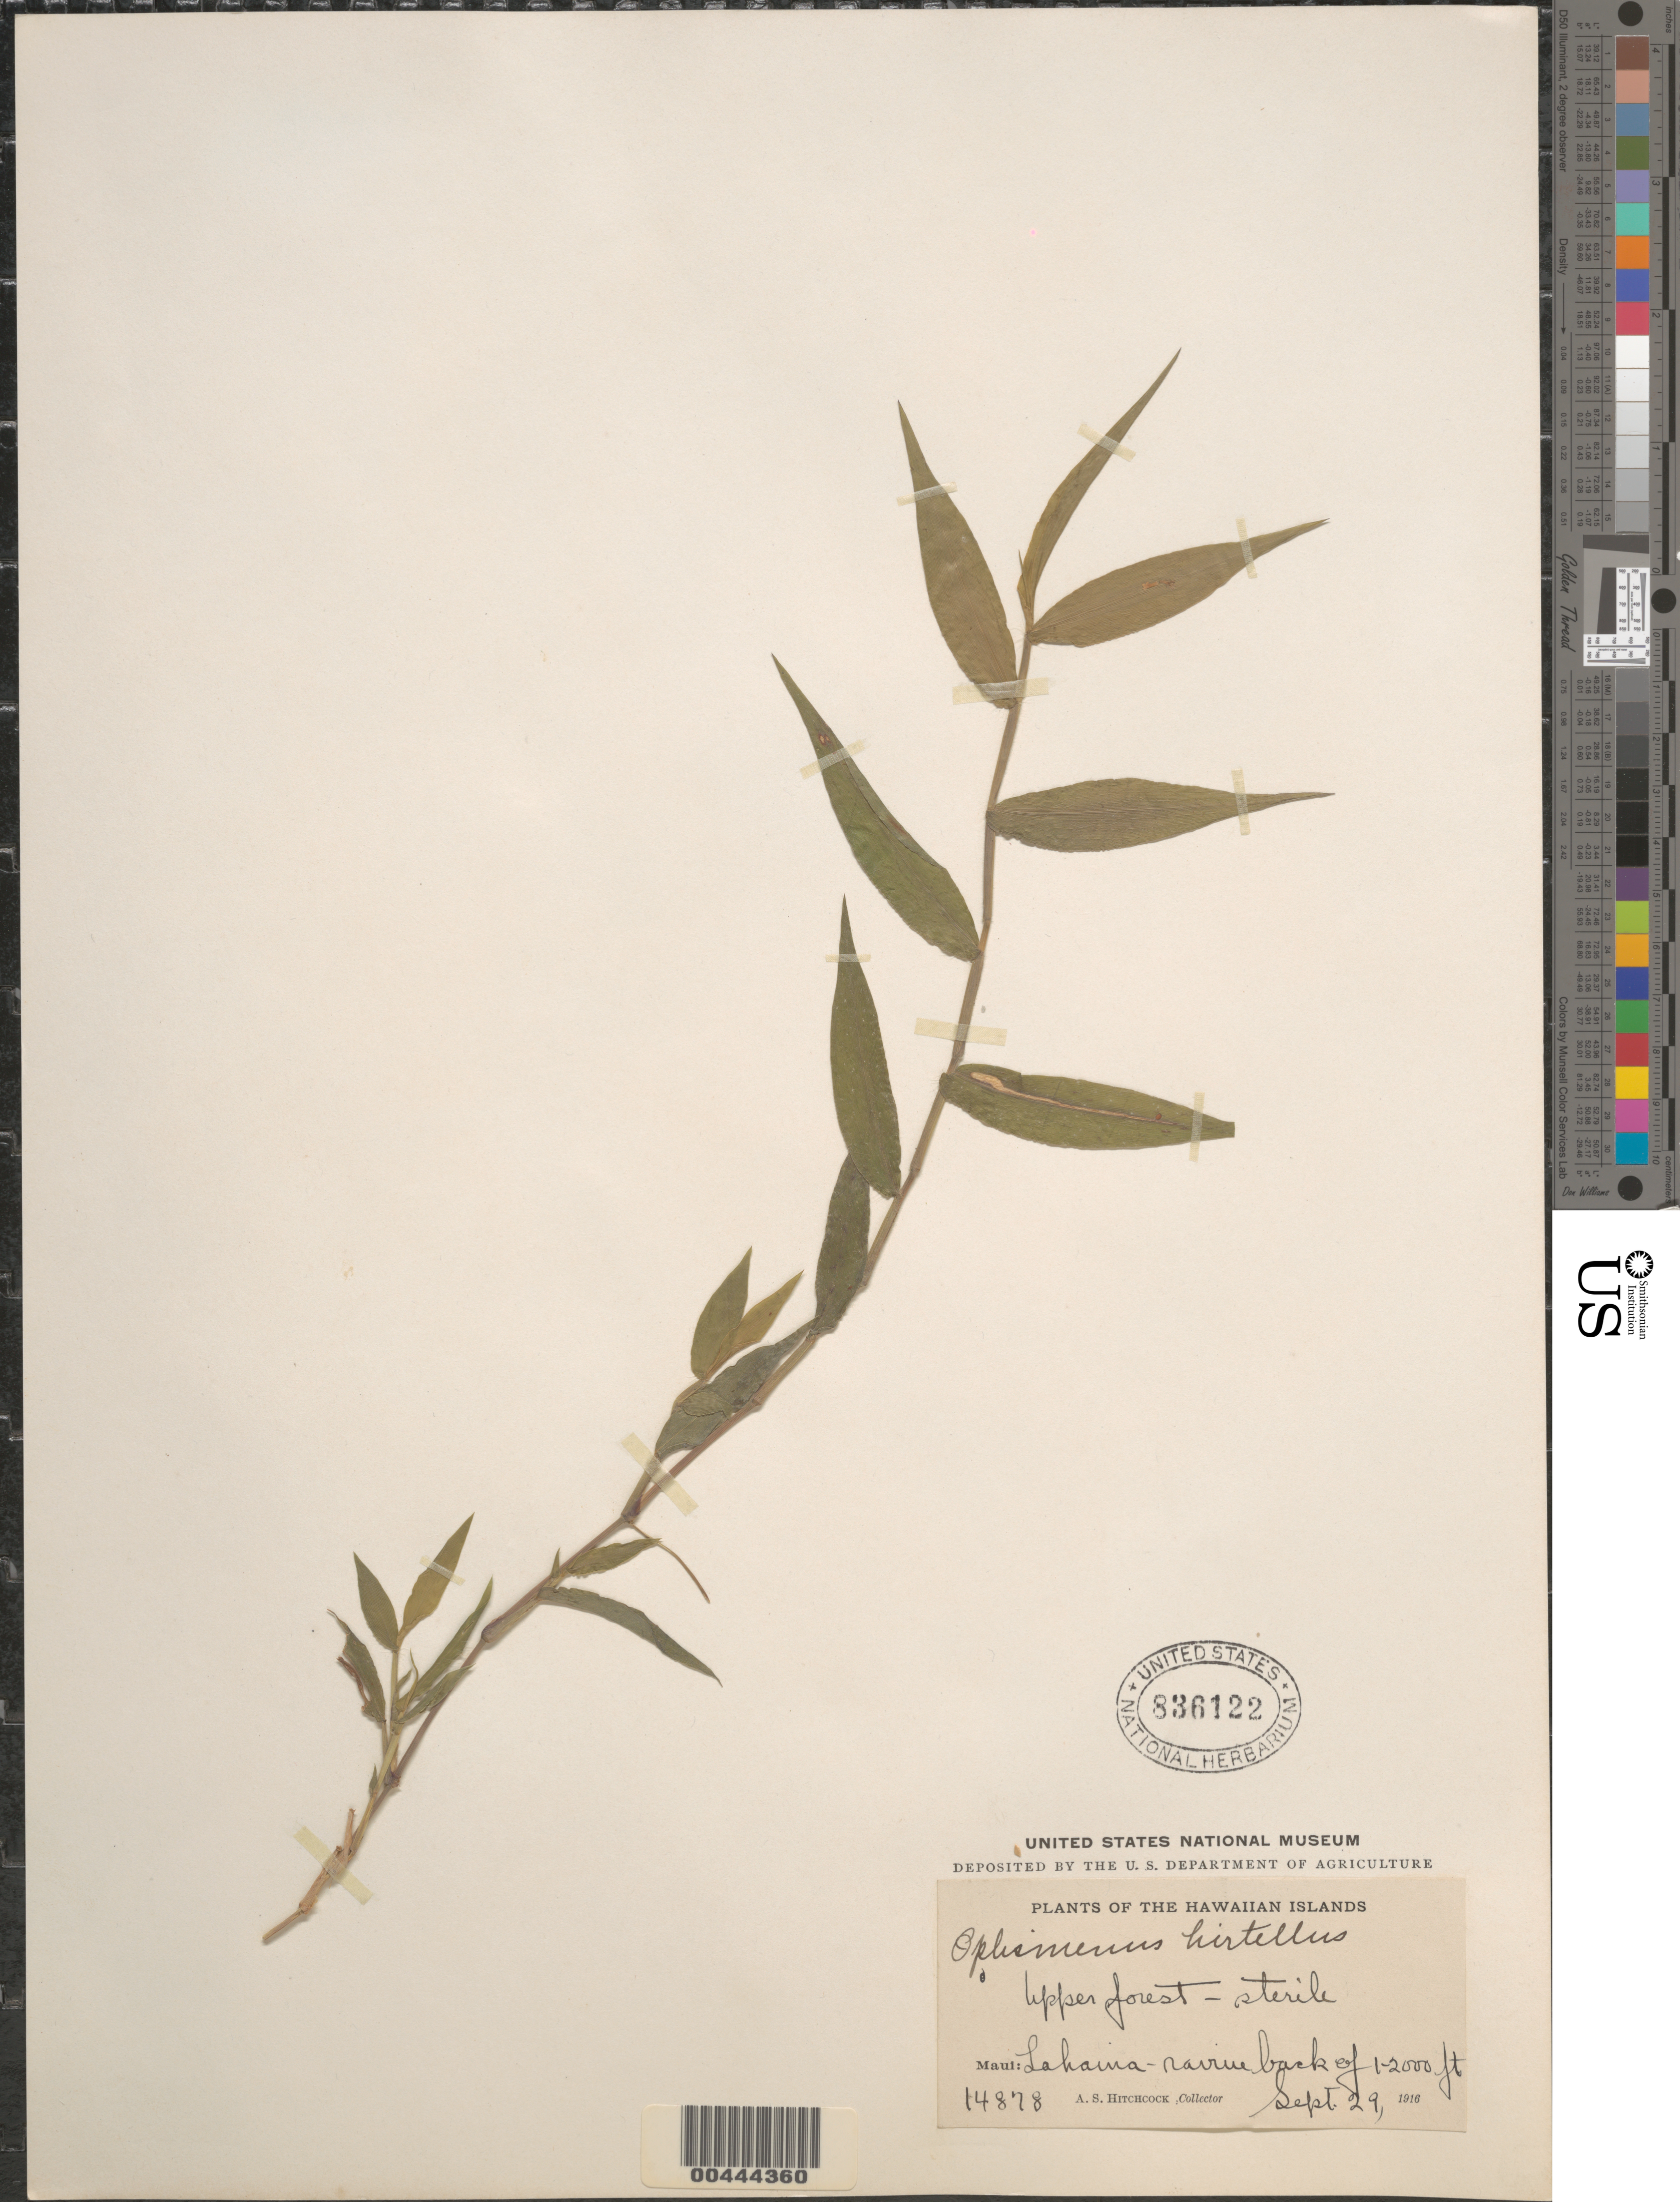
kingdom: Plantae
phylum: Tracheophyta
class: Liliopsida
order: Poales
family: Poaceae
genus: Oplismenus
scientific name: Oplismenus hirtellus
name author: (L.) P. Beauv.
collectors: A. S. Hitchcock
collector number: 14878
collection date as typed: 29 Sep 1916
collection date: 1916-09-29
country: United States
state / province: Hawaii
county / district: Maui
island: Maui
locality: Lahaina - ravine back of.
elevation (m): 305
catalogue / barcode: US 836122